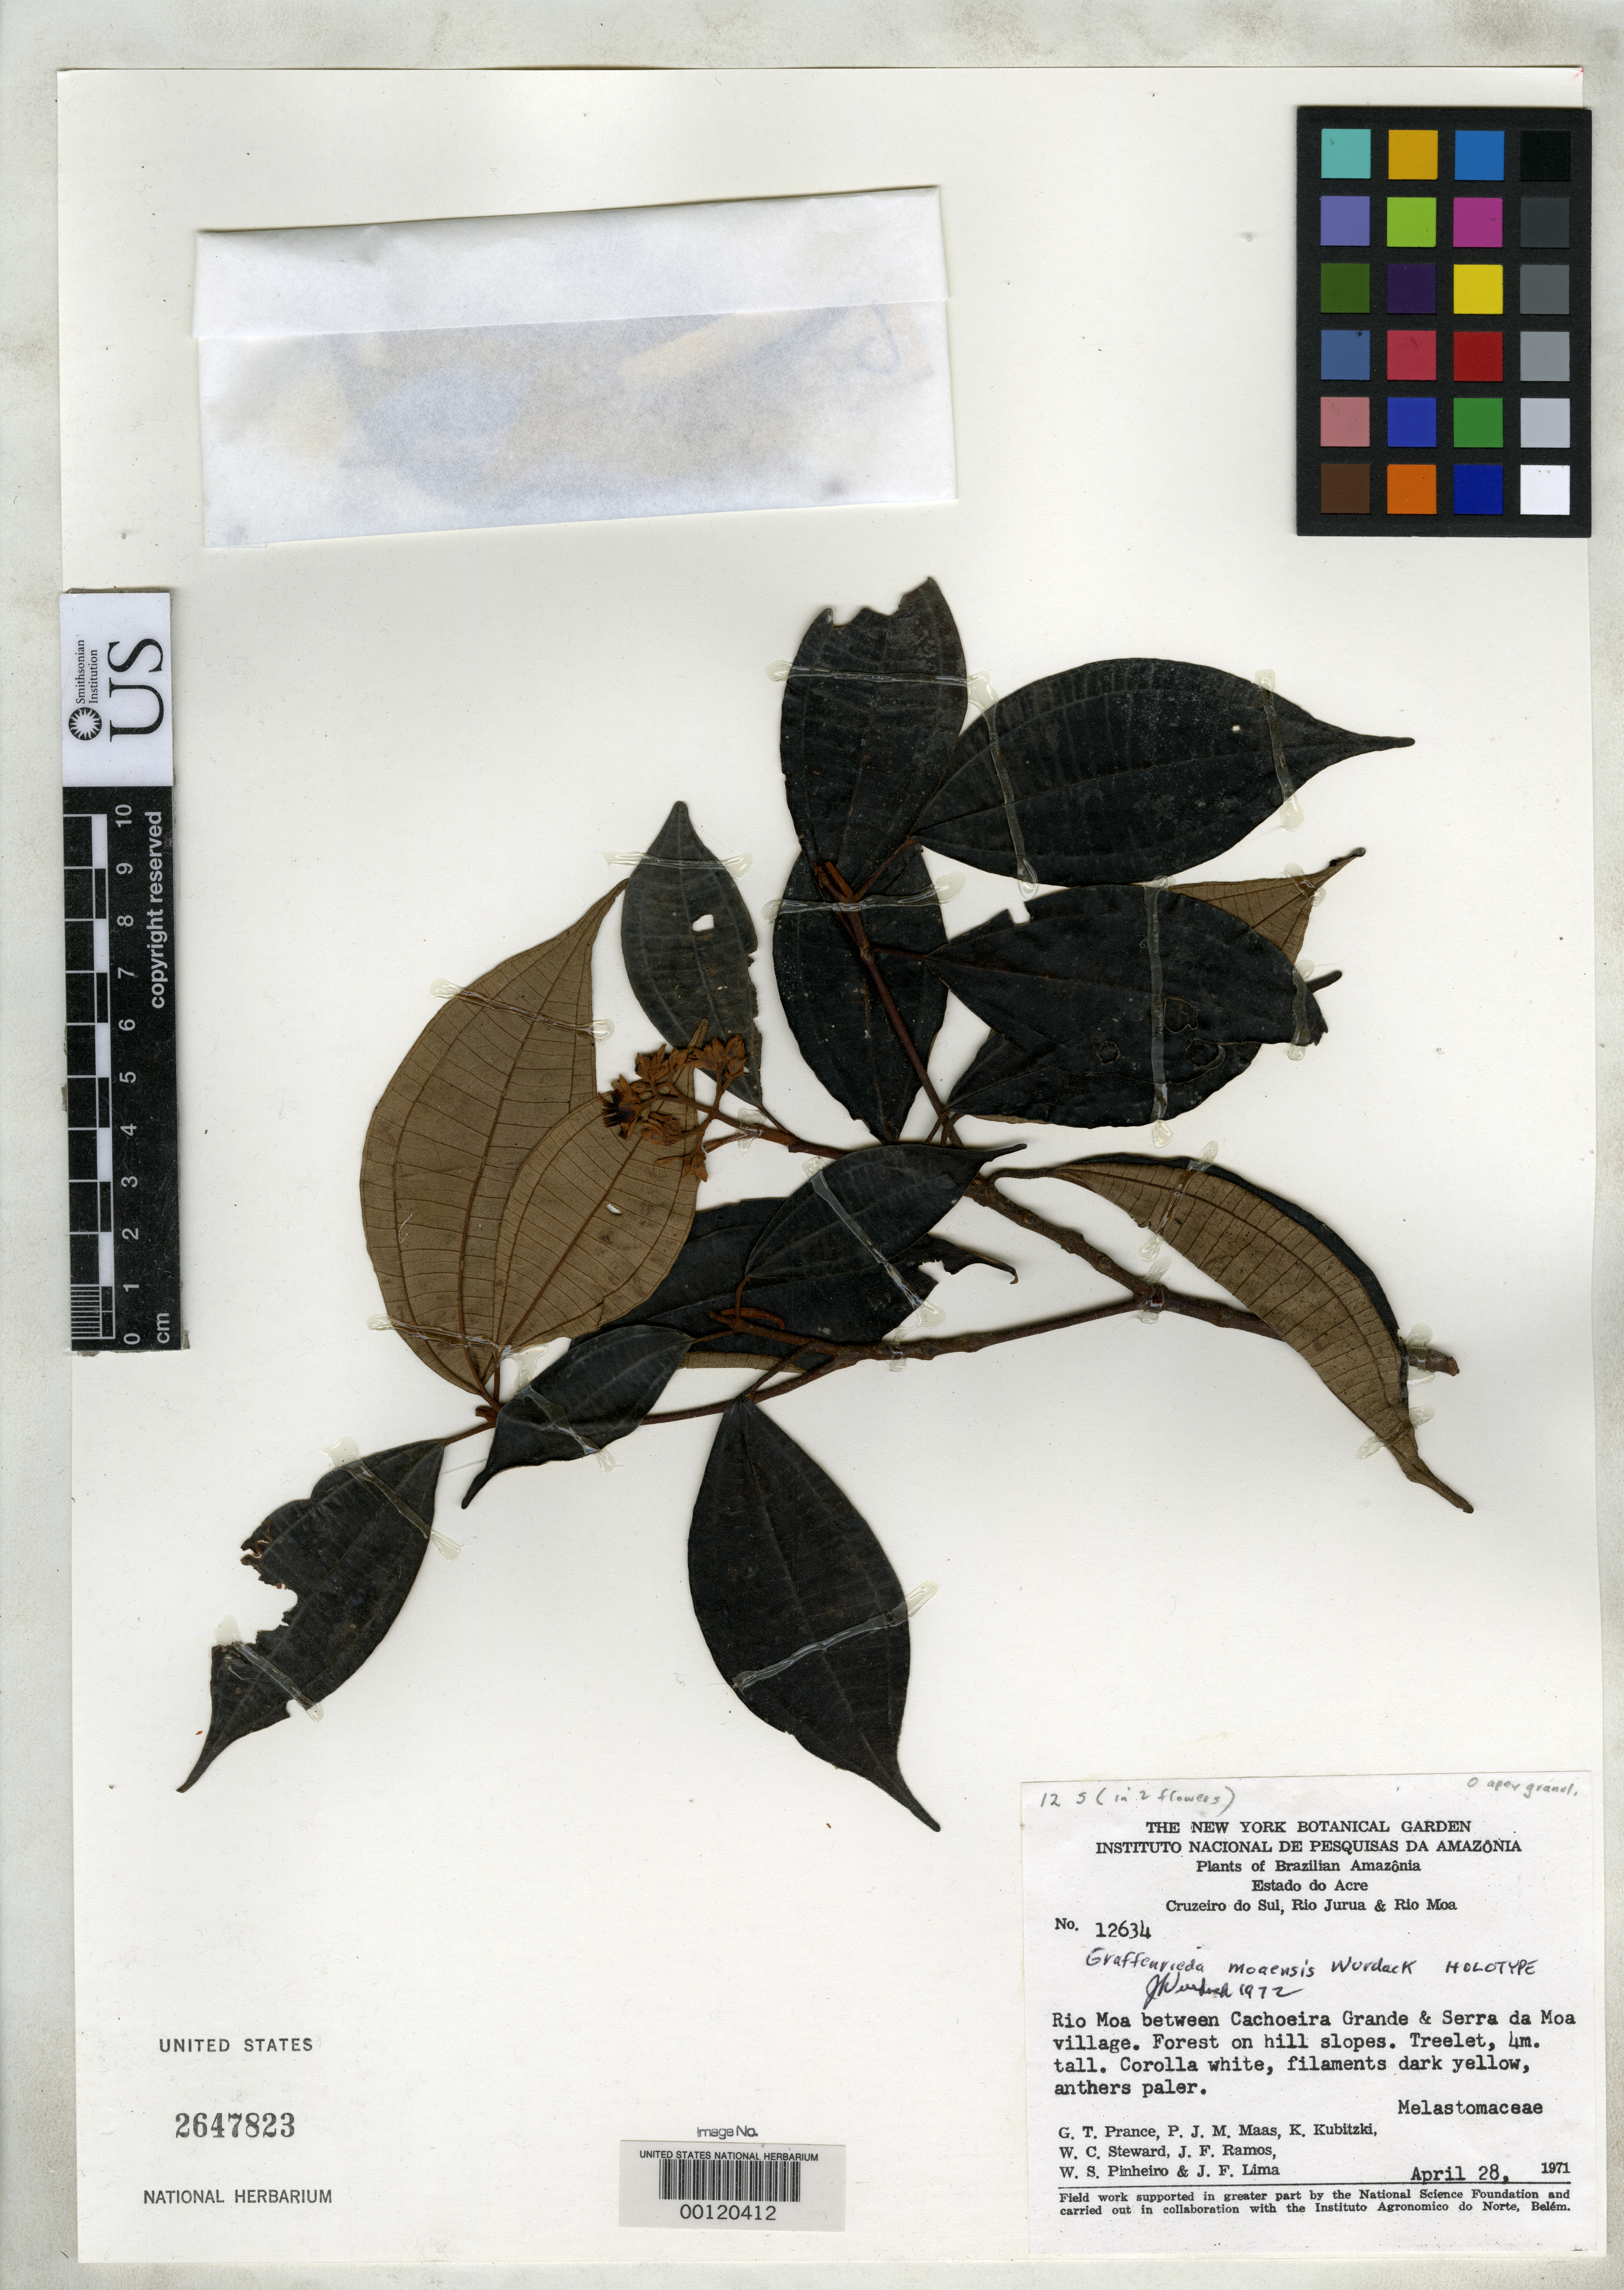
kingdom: Plantae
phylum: Tracheophyta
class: Magnoliopsida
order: Myrtales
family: Melastomataceae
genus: Graffenrieda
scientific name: Graffenrieda moaensis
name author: Wurdack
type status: Holotype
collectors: G. T. Prance, P. Maas, K. Kubitzki, W. C. Steward, J. F. Ramos, W. S. Pinheiro & J. F. Lima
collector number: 2647823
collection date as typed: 28 Apr 1971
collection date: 1971-04-28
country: Brazil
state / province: Acre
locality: Rio Moa.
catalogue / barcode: US 2647823